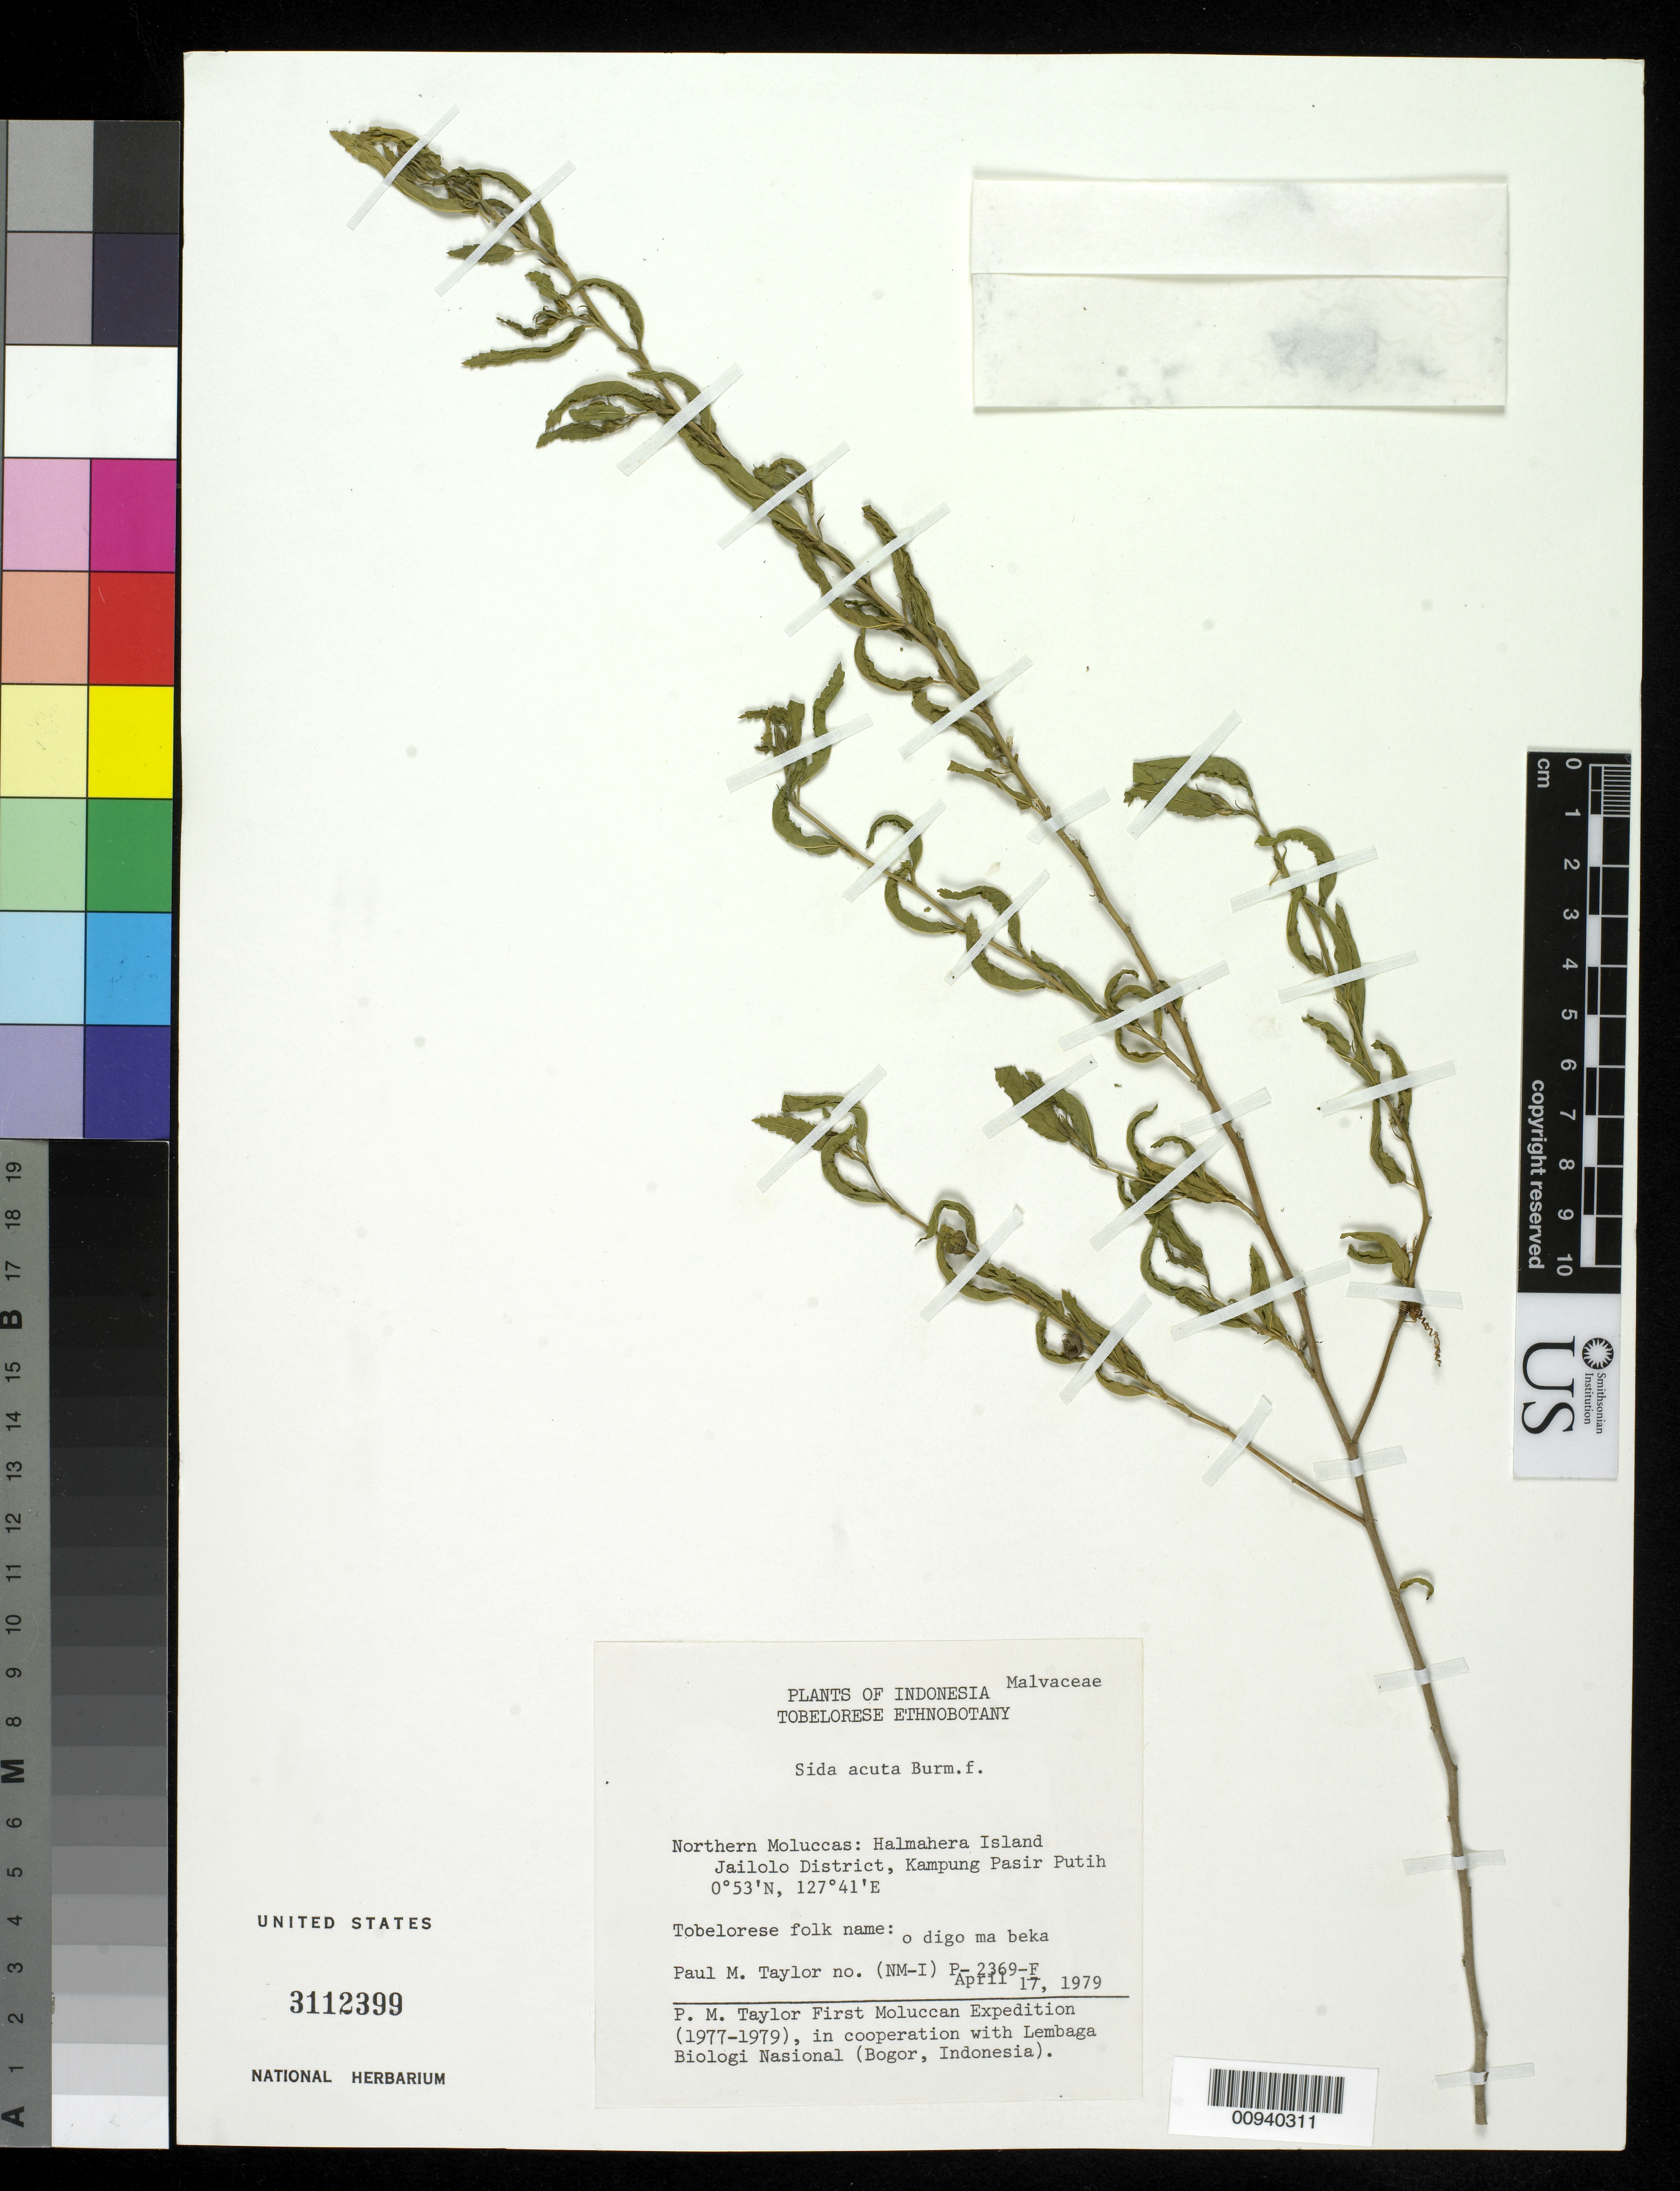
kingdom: Plantae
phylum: Tracheophyta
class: Magnoliopsida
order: Malvales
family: Malvaceae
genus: Sida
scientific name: Sida acuta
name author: Burm. f.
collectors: P. M. Taylor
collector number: P 2369 F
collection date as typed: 17 Apr 1979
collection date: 1979-04-17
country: Indonesia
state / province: Maluku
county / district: Maluku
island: Halmahera I.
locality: Northern Moluccas: Halmahera Island, Jailolo District, Kampung Pasir Putih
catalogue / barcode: US 3112399